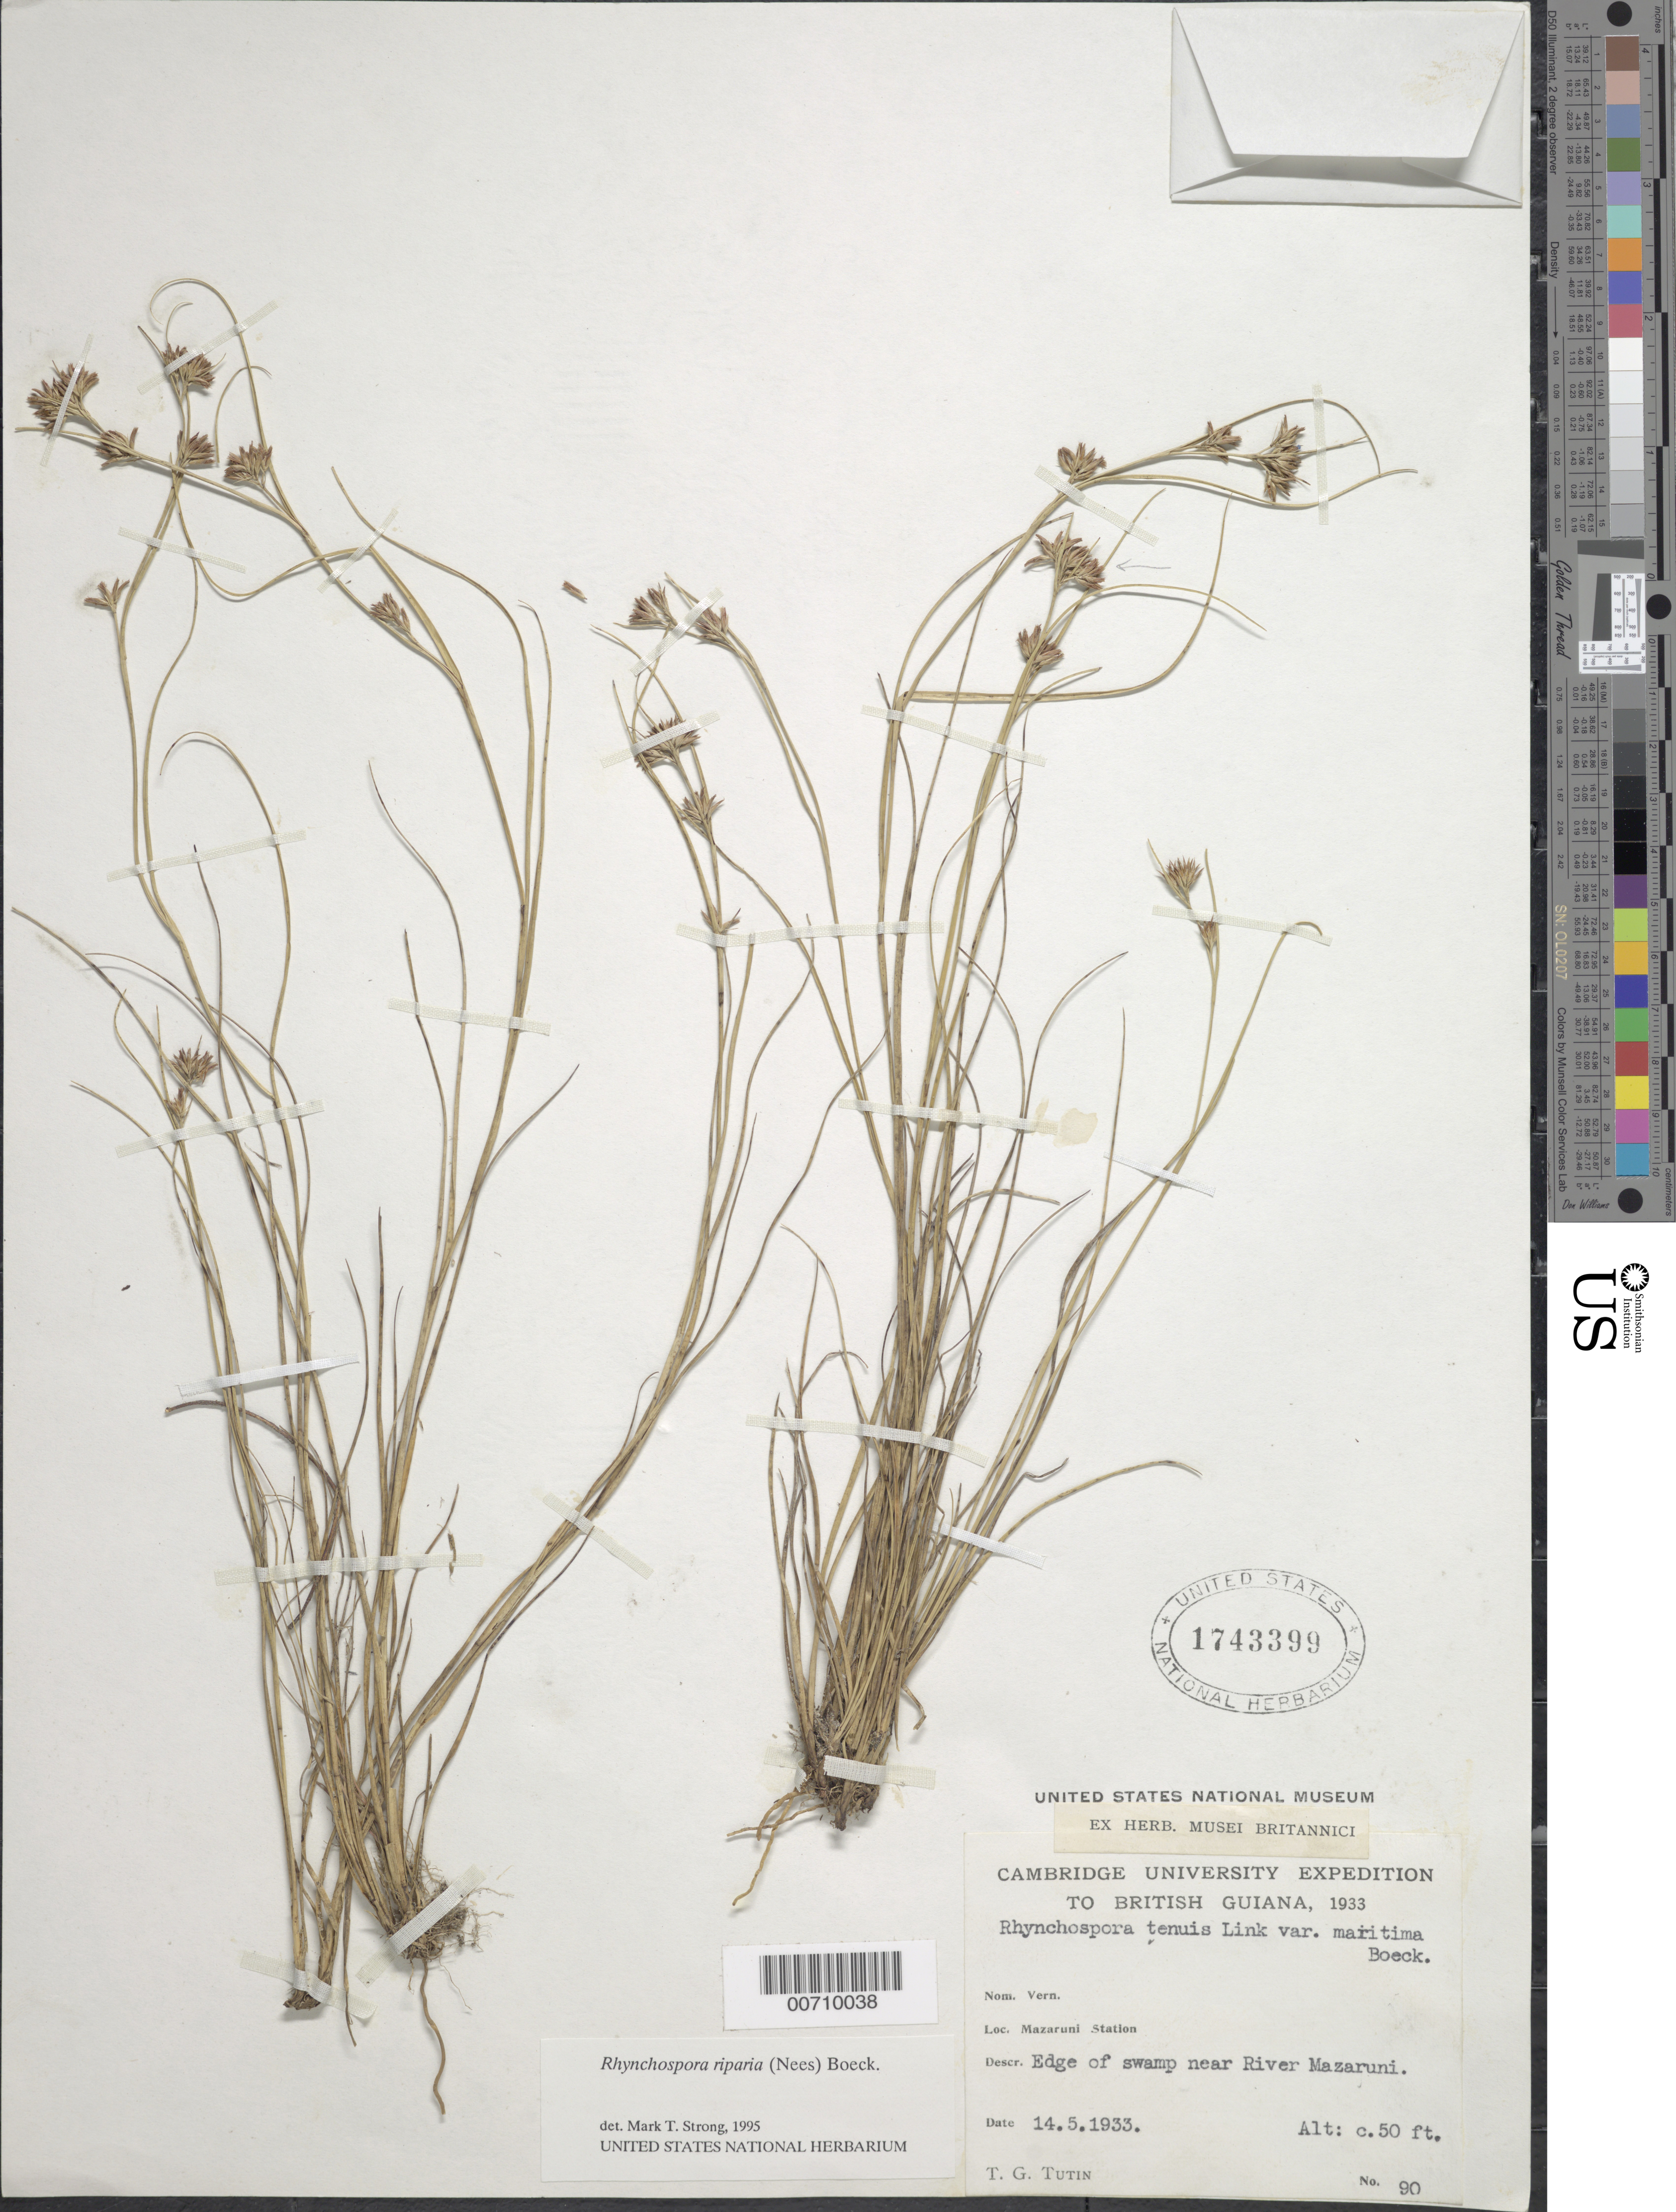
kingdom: Plantae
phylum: Tracheophyta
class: Liliopsida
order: Poales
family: Cyperaceae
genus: Rhynchospora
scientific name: Rhynchospora riparia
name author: (Nees) Boeckeler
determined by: Strong, Mark T., (BOT), Smithsonian Institution - National Museum of Natural History (UNITED STATES)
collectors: T. G. Tutin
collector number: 90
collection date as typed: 14-May-33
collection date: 1933-05-14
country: Guyana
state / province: Cuyuni-Mazaruni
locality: Mazaruni Station, near Mazaruni River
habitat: Edge of swamp near river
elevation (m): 30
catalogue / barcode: US 1743399